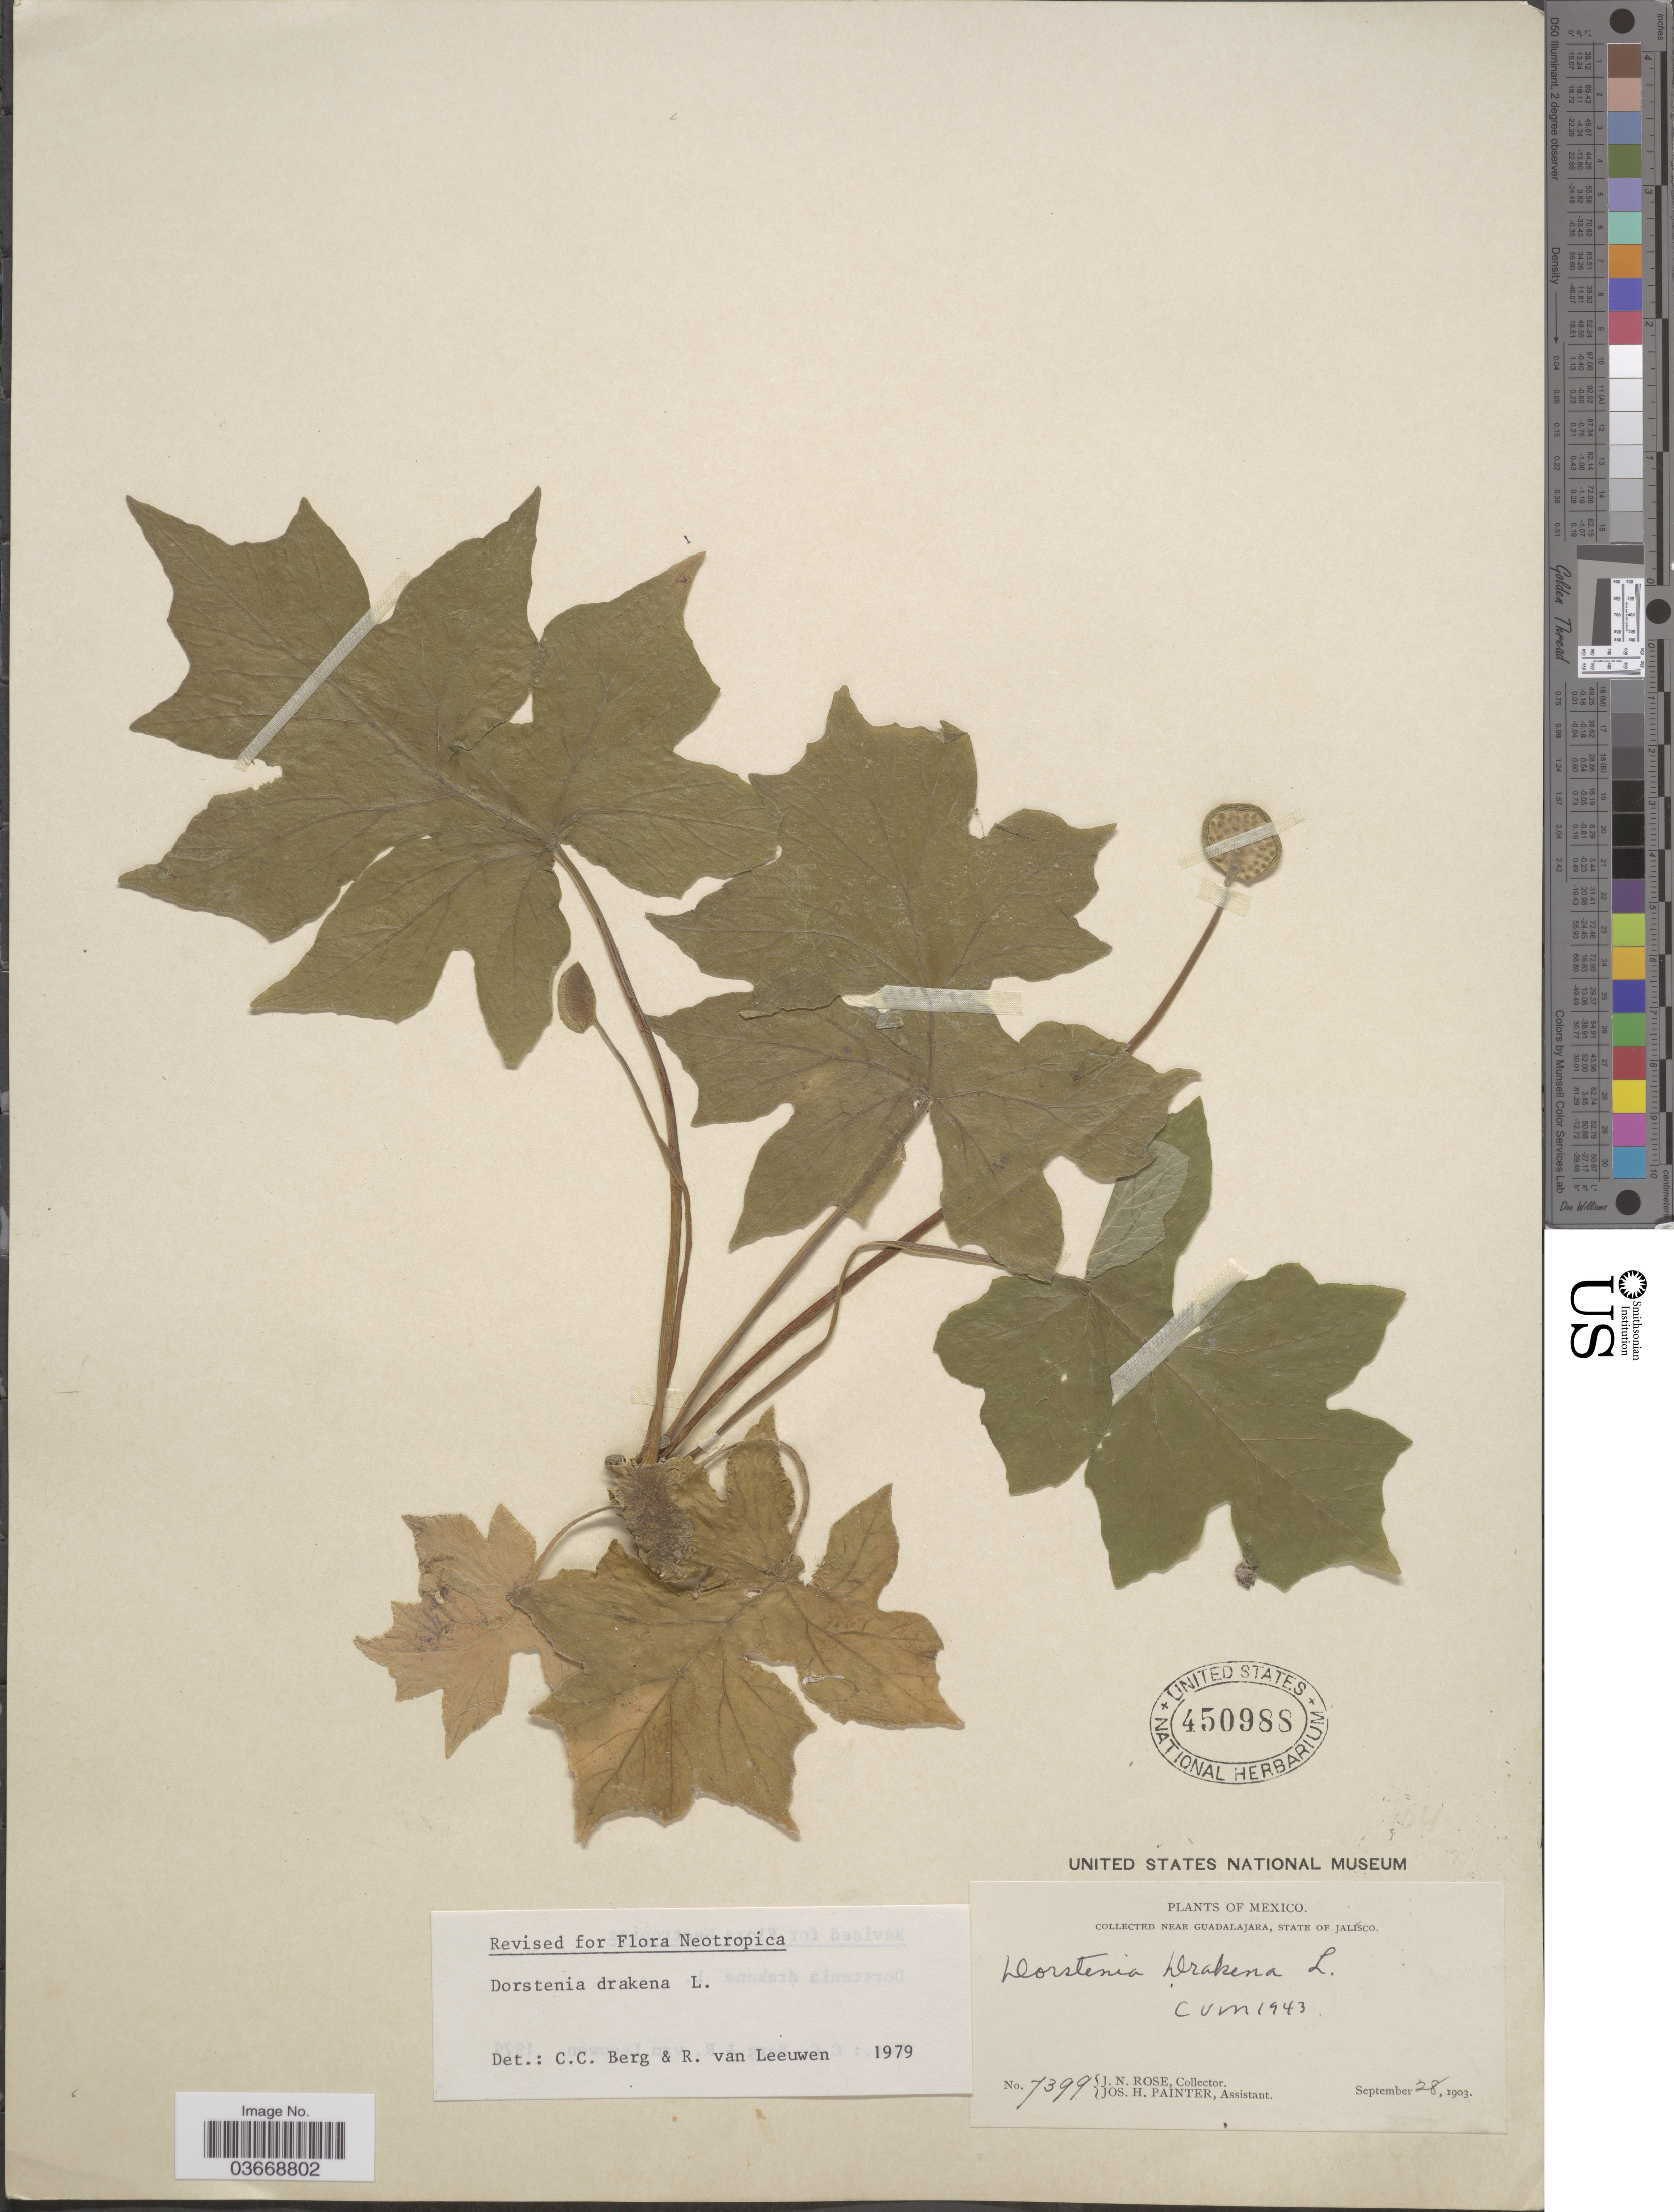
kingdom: Plantae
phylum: Tracheophyta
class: Magnoliopsida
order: Rosales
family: Moraceae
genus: Dorstenia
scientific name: Dorstenia drakena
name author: L.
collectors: J. N. Rose & J. H. Painter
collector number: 7399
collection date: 1903-09-28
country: Mexico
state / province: Jalisco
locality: Near Guadalajara.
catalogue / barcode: US 450988